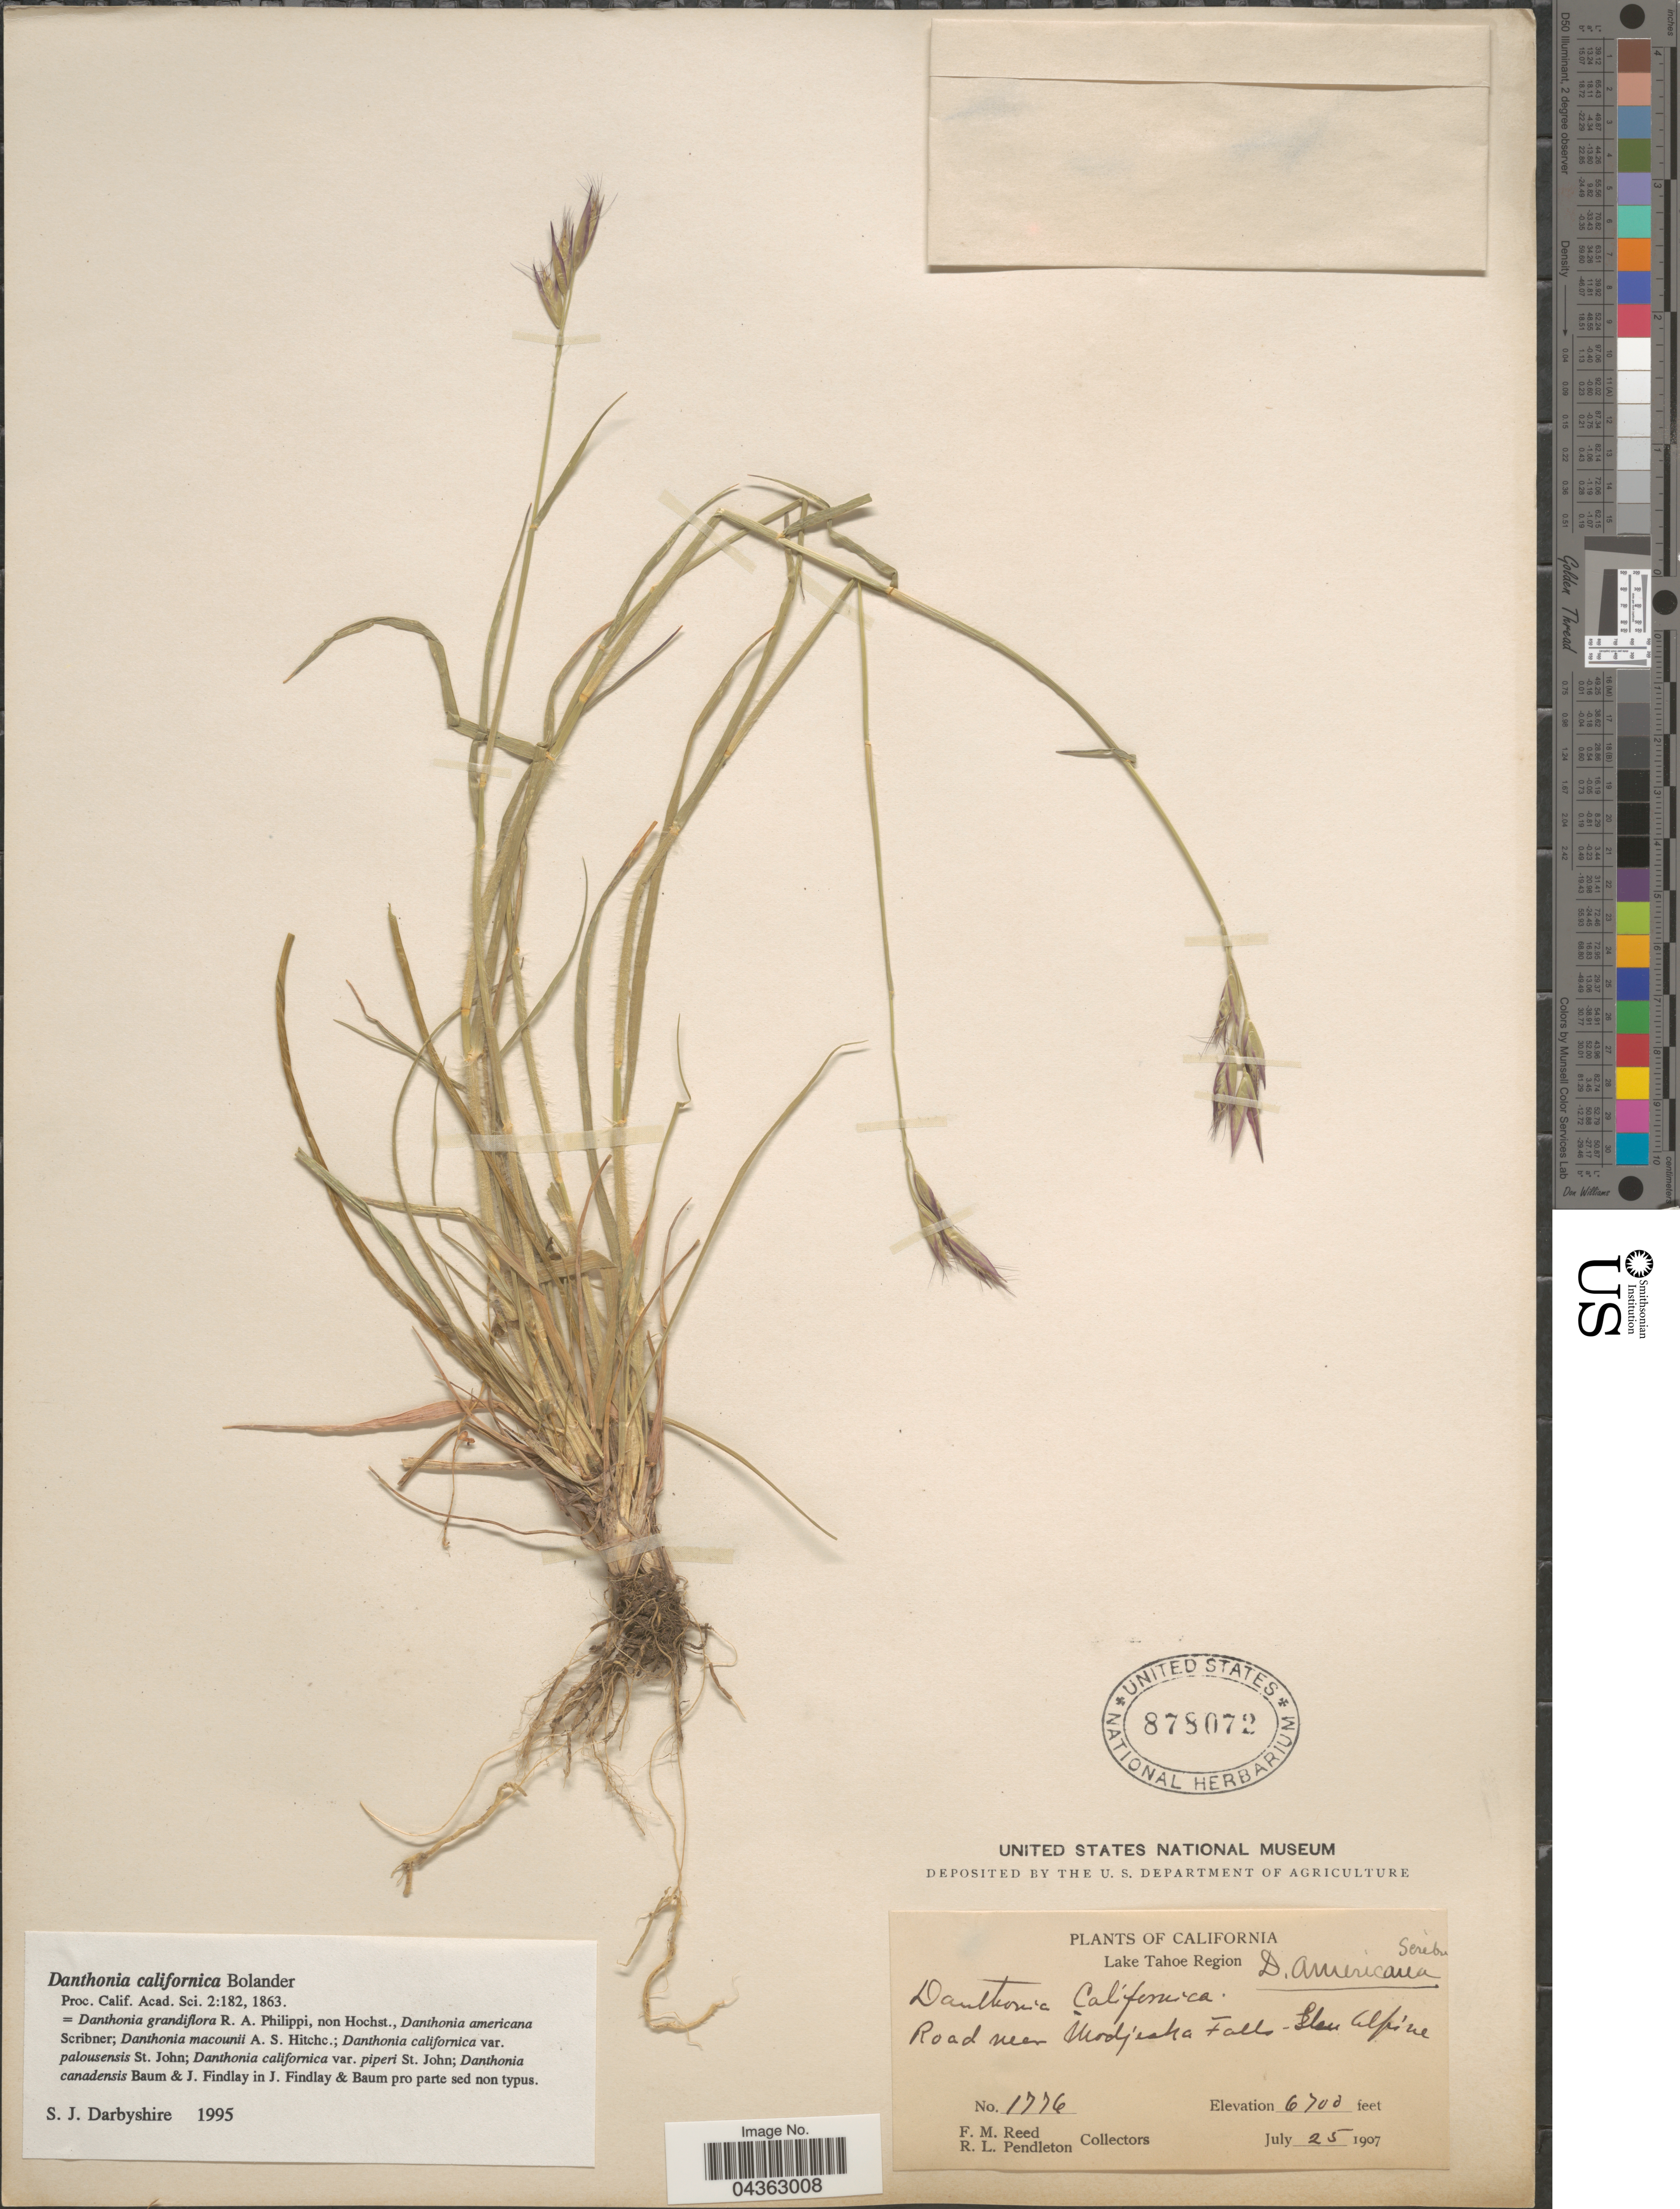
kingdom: Plantae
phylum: Tracheophyta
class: Liliopsida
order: Poales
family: Poaceae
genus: Danthonia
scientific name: Danthonia californica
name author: Bol.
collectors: F. Reed & R. Pendleton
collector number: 1776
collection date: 1907-07-25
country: United States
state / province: California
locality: Lake Tahoe Region. Road near Modjeska Falls- Glen Alpine.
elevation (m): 2042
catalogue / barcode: US 878072